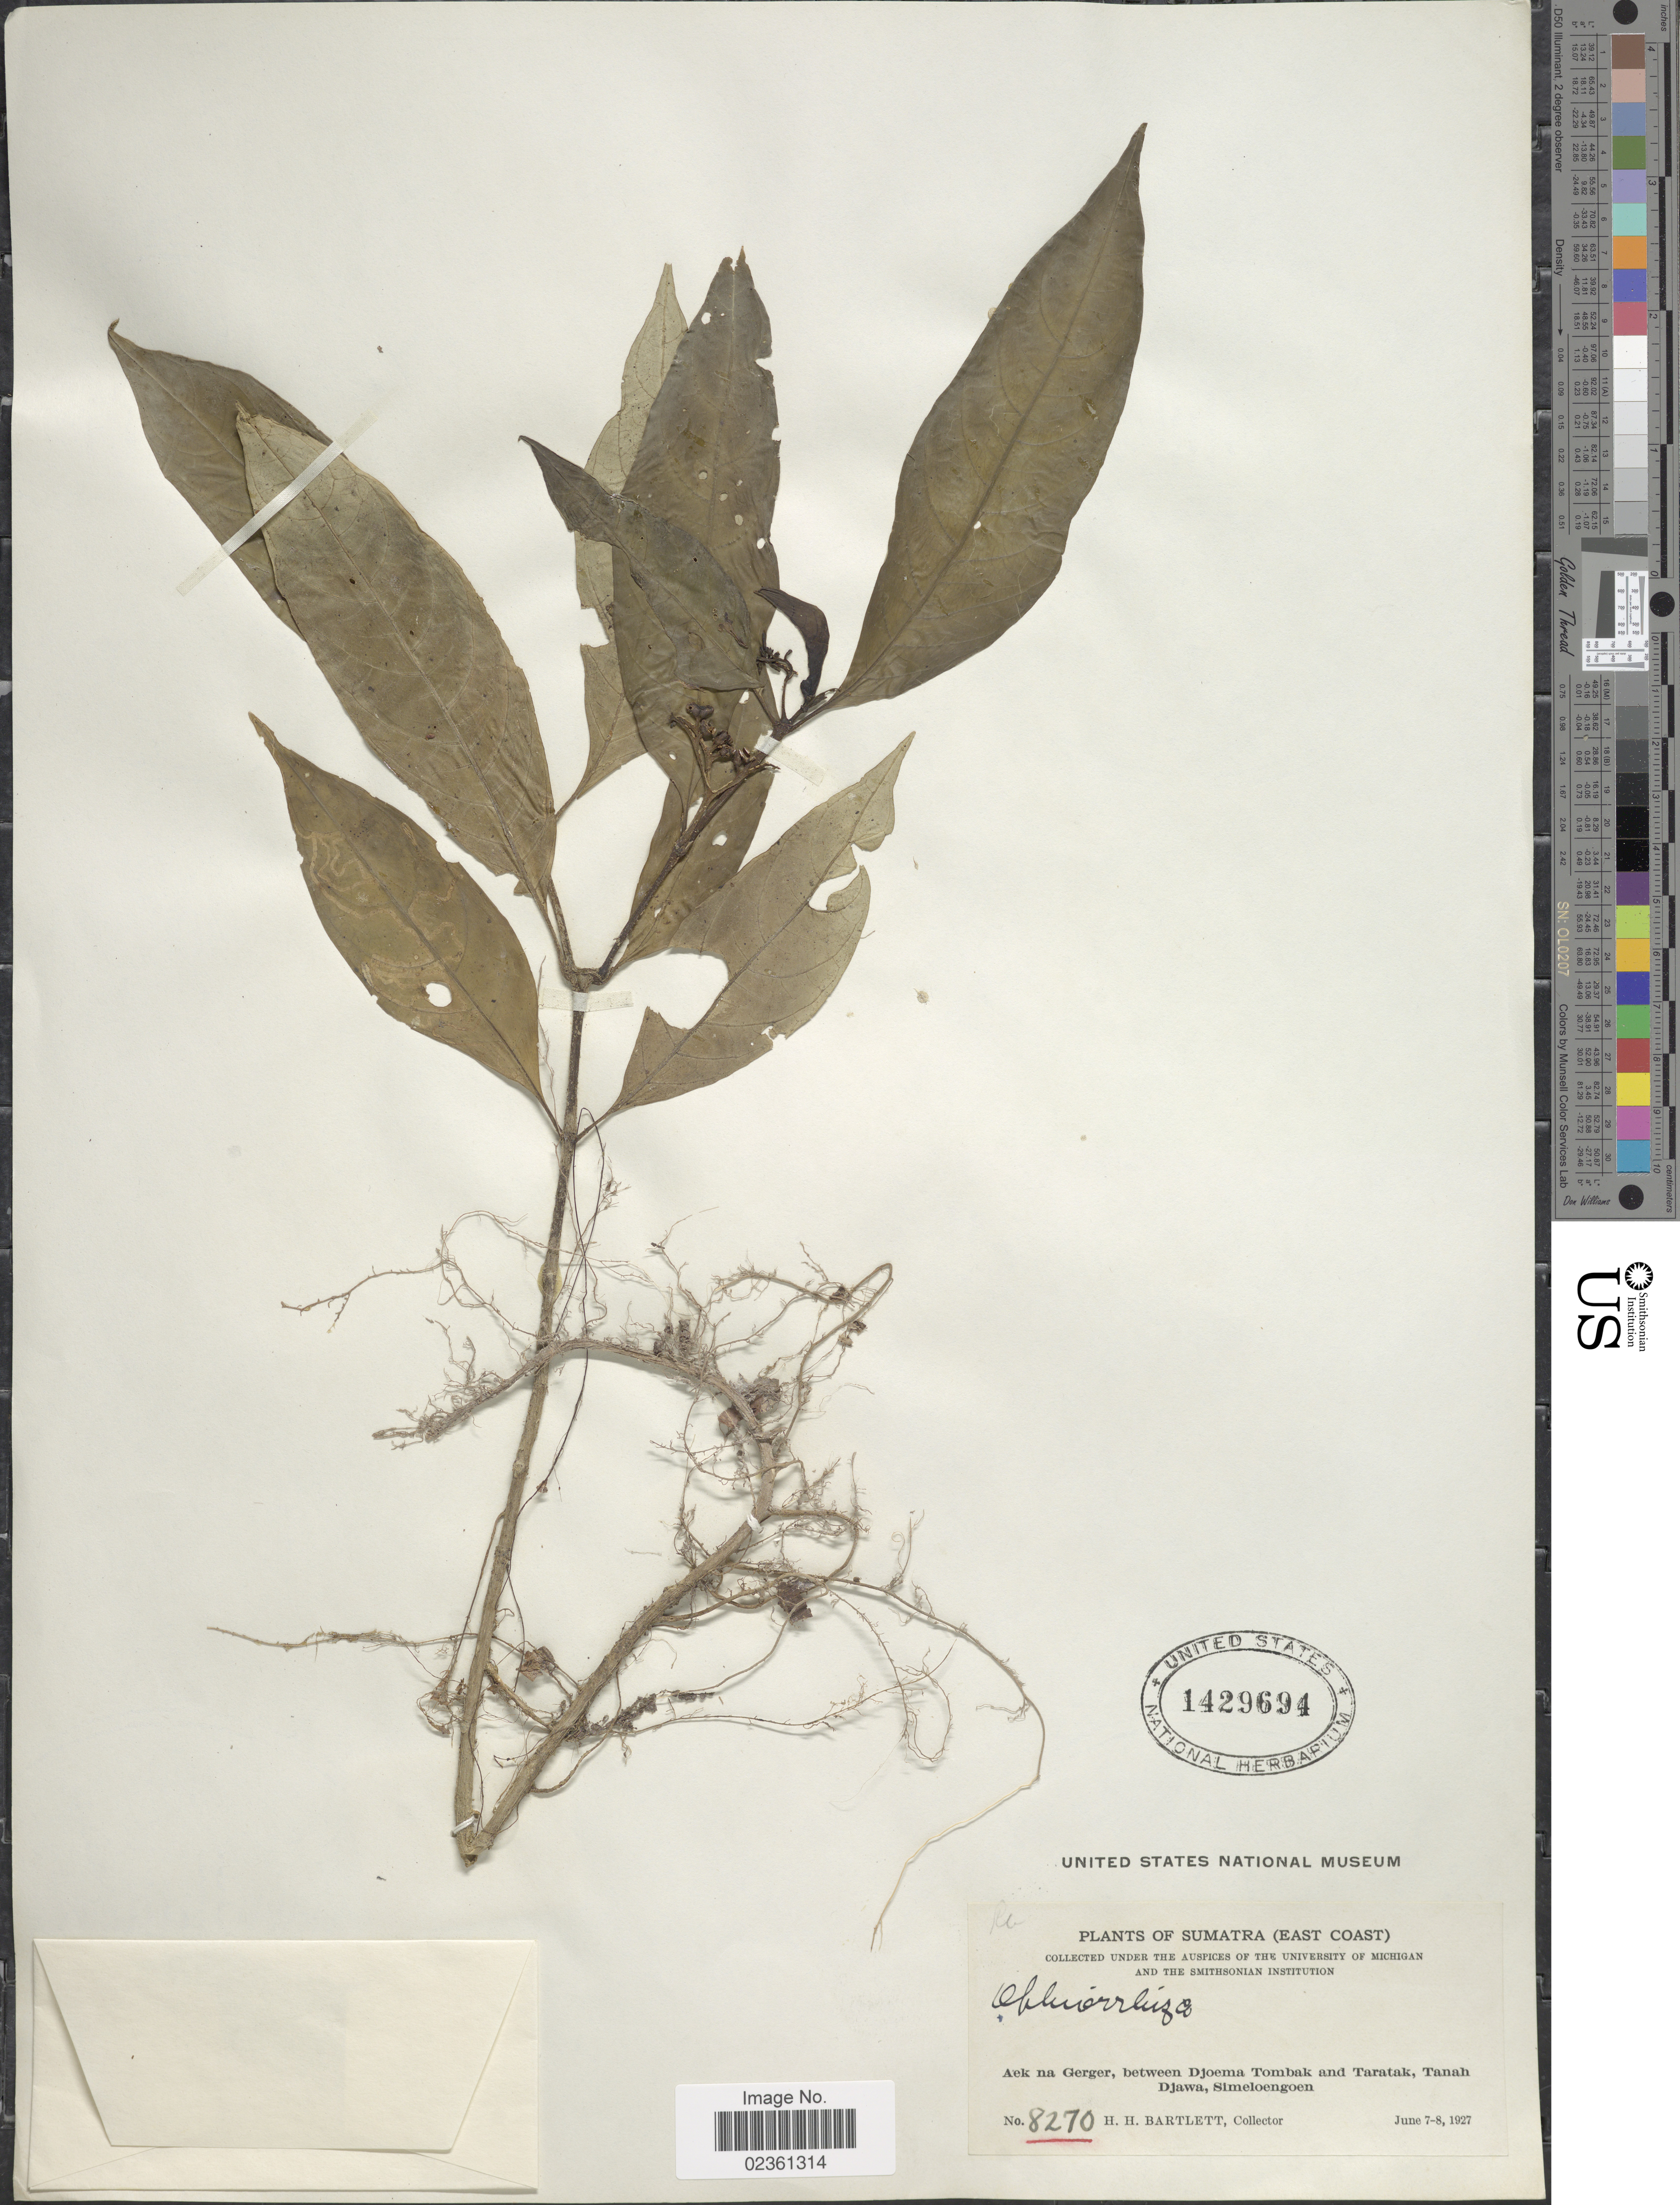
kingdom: Plantae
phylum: Tracheophyta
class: Magnoliopsida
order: Gentianales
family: Rubiaceae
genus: Ophiorrhiza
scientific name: Ophiorrhiza sp.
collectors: H. H. Bartlett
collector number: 8270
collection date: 1927-06-07/1927-06-08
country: Indonesia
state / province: Sumatra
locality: (East Coast), Aek na Gerger, between Djoema Tombak and Taratak, Tanah Djawa, Simeloengoen.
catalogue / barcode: US 1429694